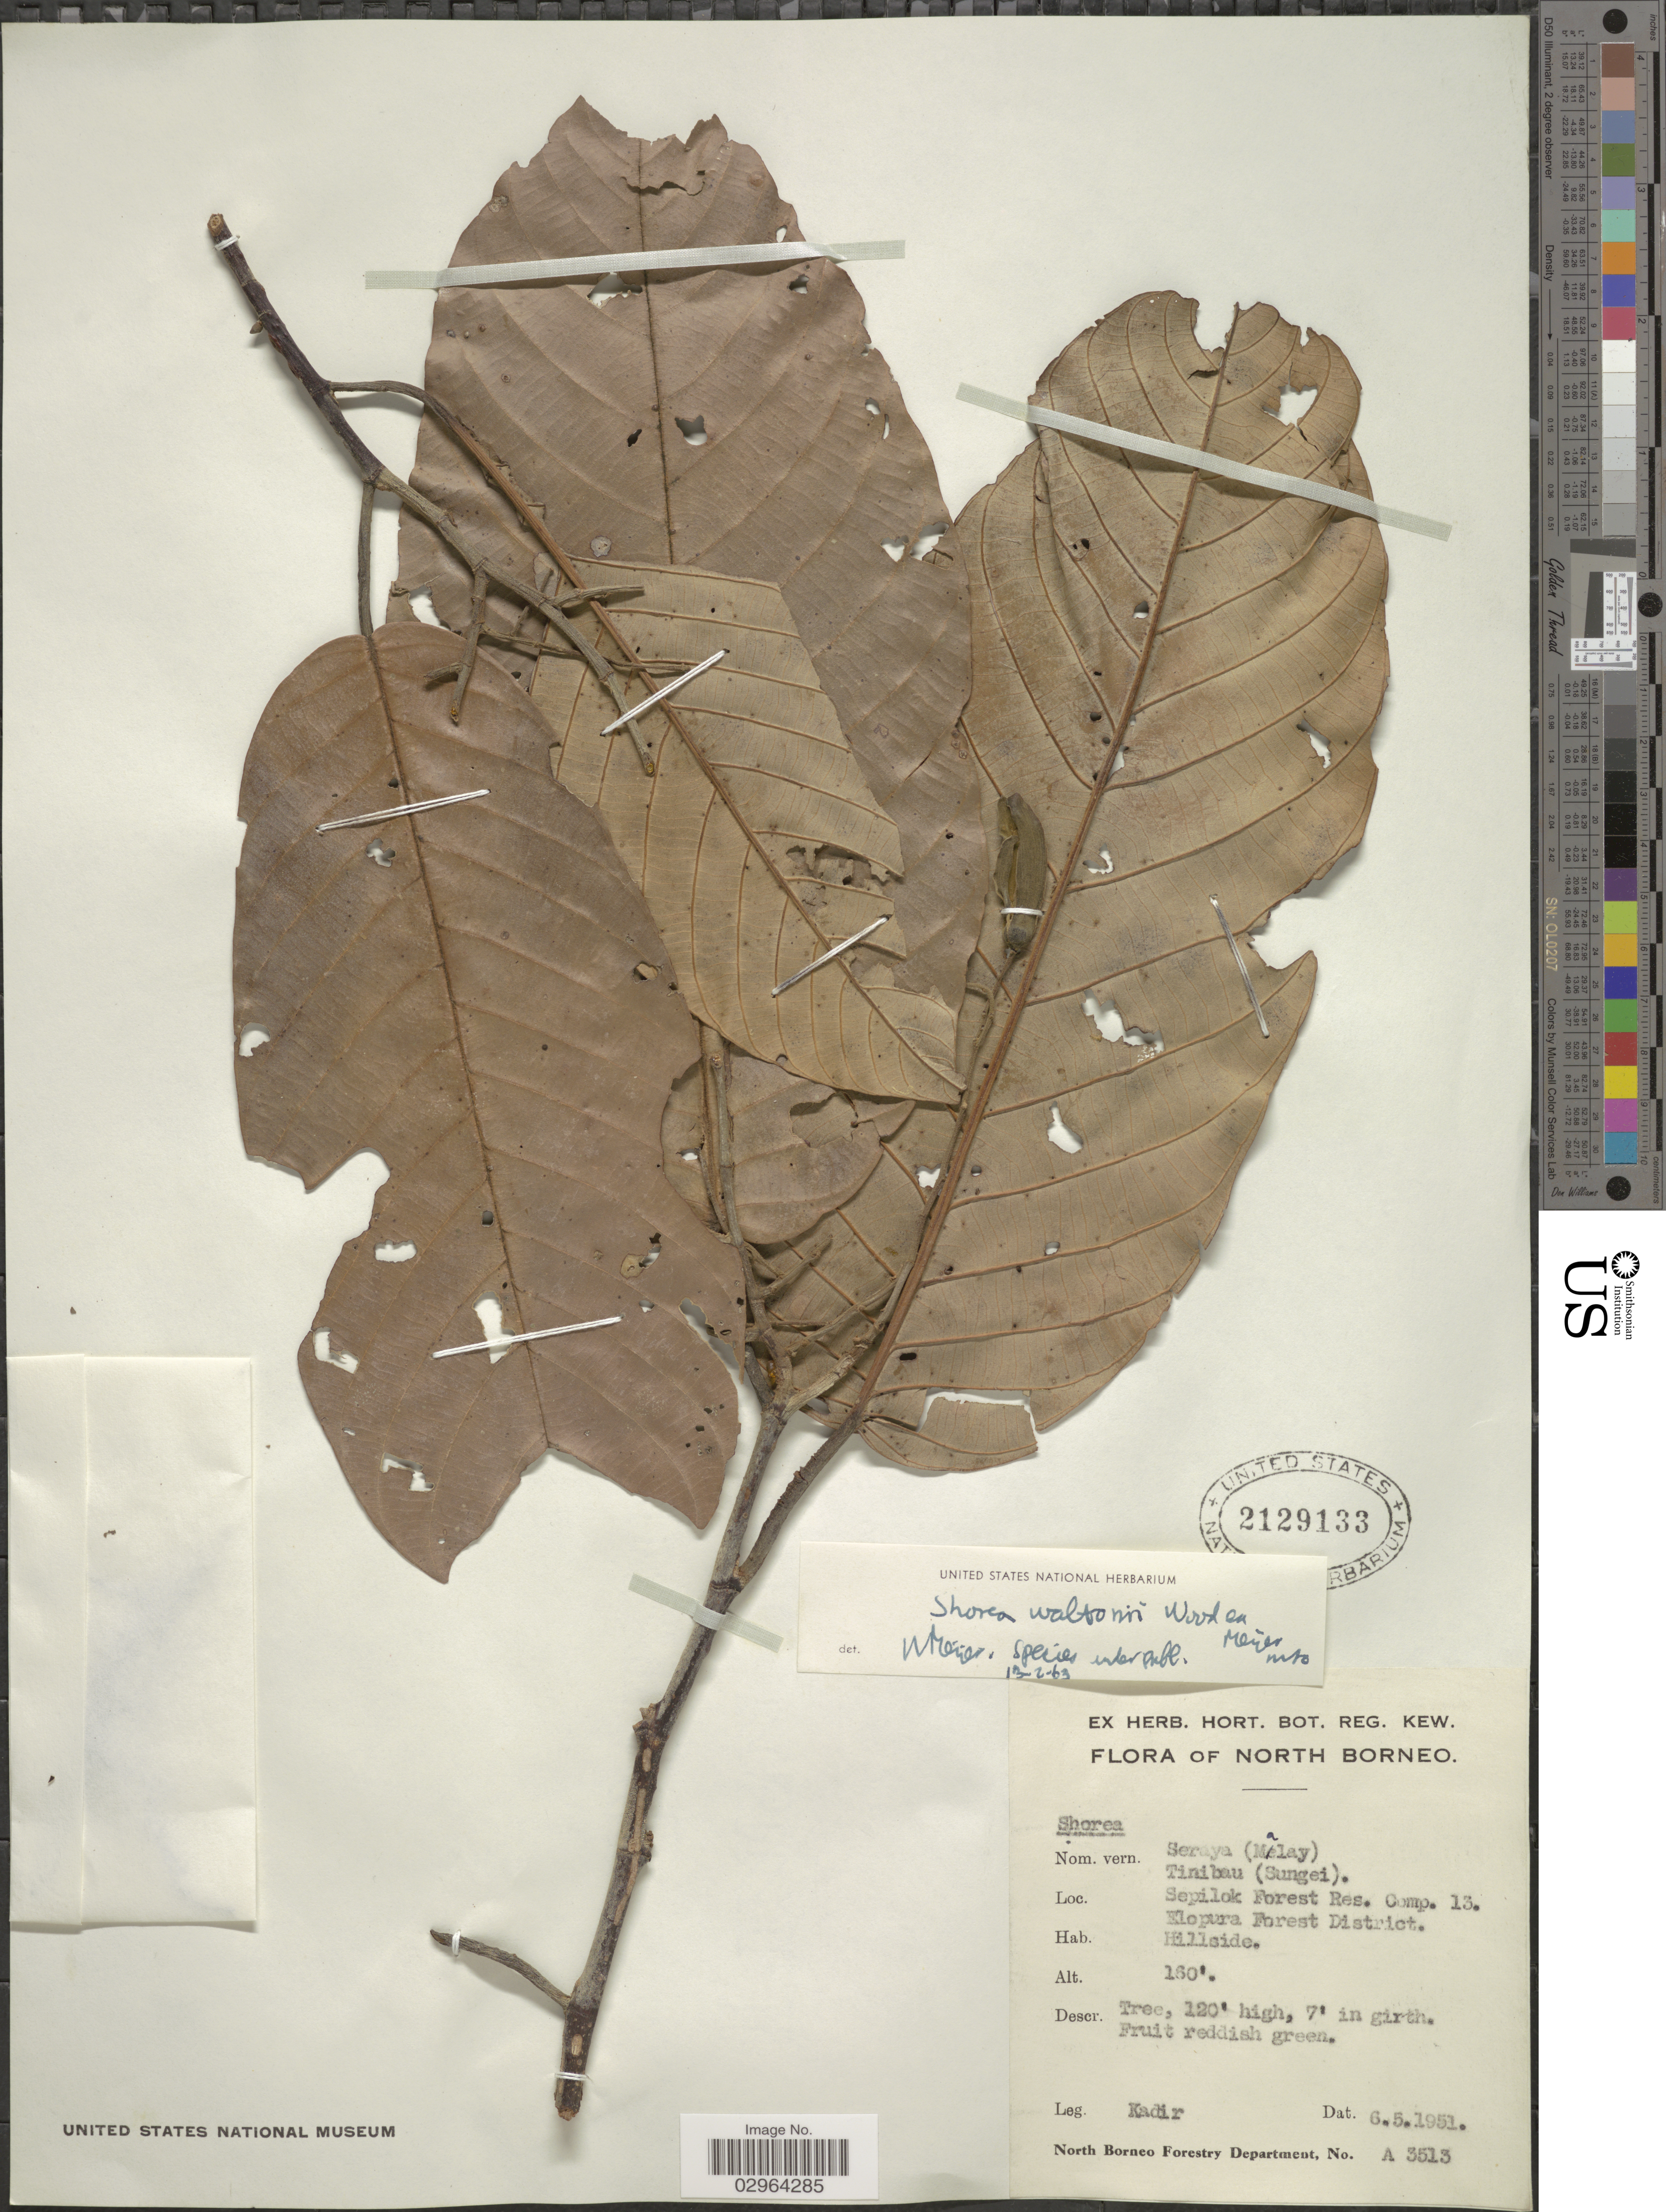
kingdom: Plantae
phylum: Tracheophyta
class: Magnoliopsida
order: Malvales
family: Dipterocarpaceae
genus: Rubroshorea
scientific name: Rubroshorea waltoni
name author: (G.H.S. Wood ex Meijer) P.S. Ashton & J. Heck.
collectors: -. Kadir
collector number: A3513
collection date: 1951-05-06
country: Malaysia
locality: North Borneo. Sepilok Forest Res. Comp. 13. Elopura Forest District.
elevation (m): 49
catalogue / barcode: US 2129133